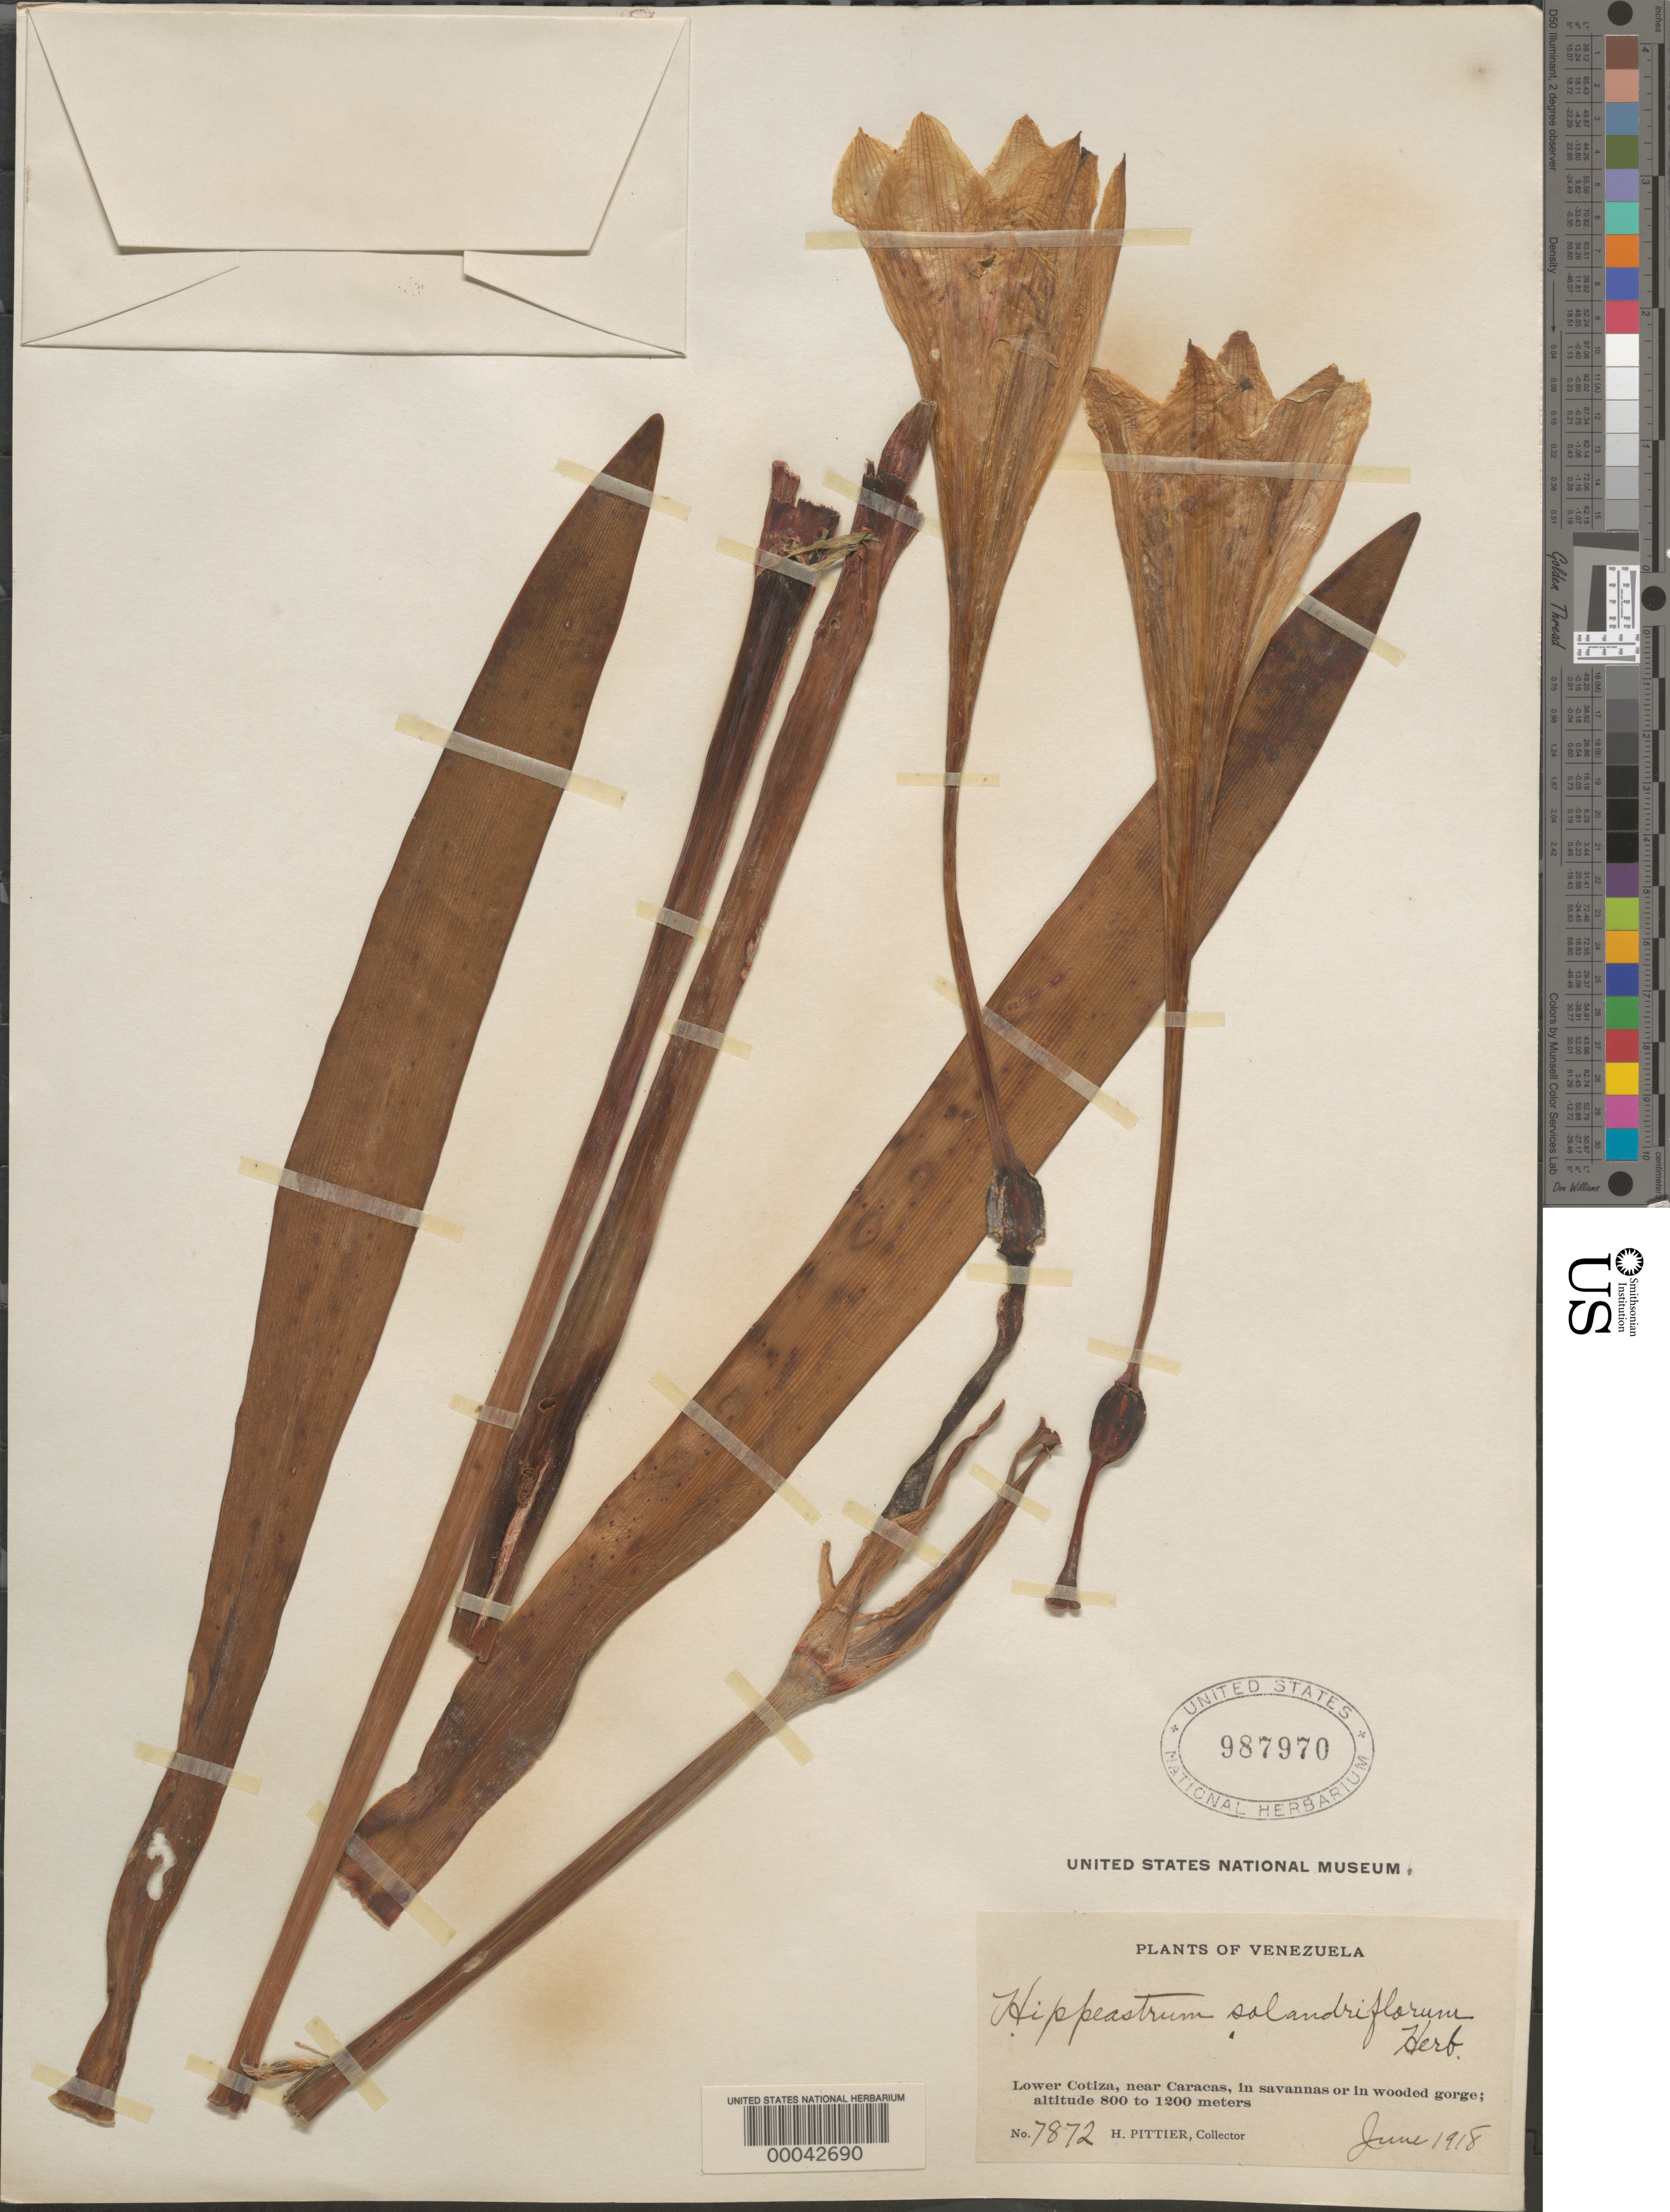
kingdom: Plantae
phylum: Tracheophyta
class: Liliopsida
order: Asparagales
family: Amaryllidaceae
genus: Hippeastrum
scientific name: Hippeastrum solandriflorum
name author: (Lindl.) Herb.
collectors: H. F. Pittier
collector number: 7872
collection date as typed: Jun 1918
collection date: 1918-06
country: Venezuela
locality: Lower cotiza, near caracas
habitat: In savannas or in wooded gorge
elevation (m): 800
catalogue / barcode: US 987970